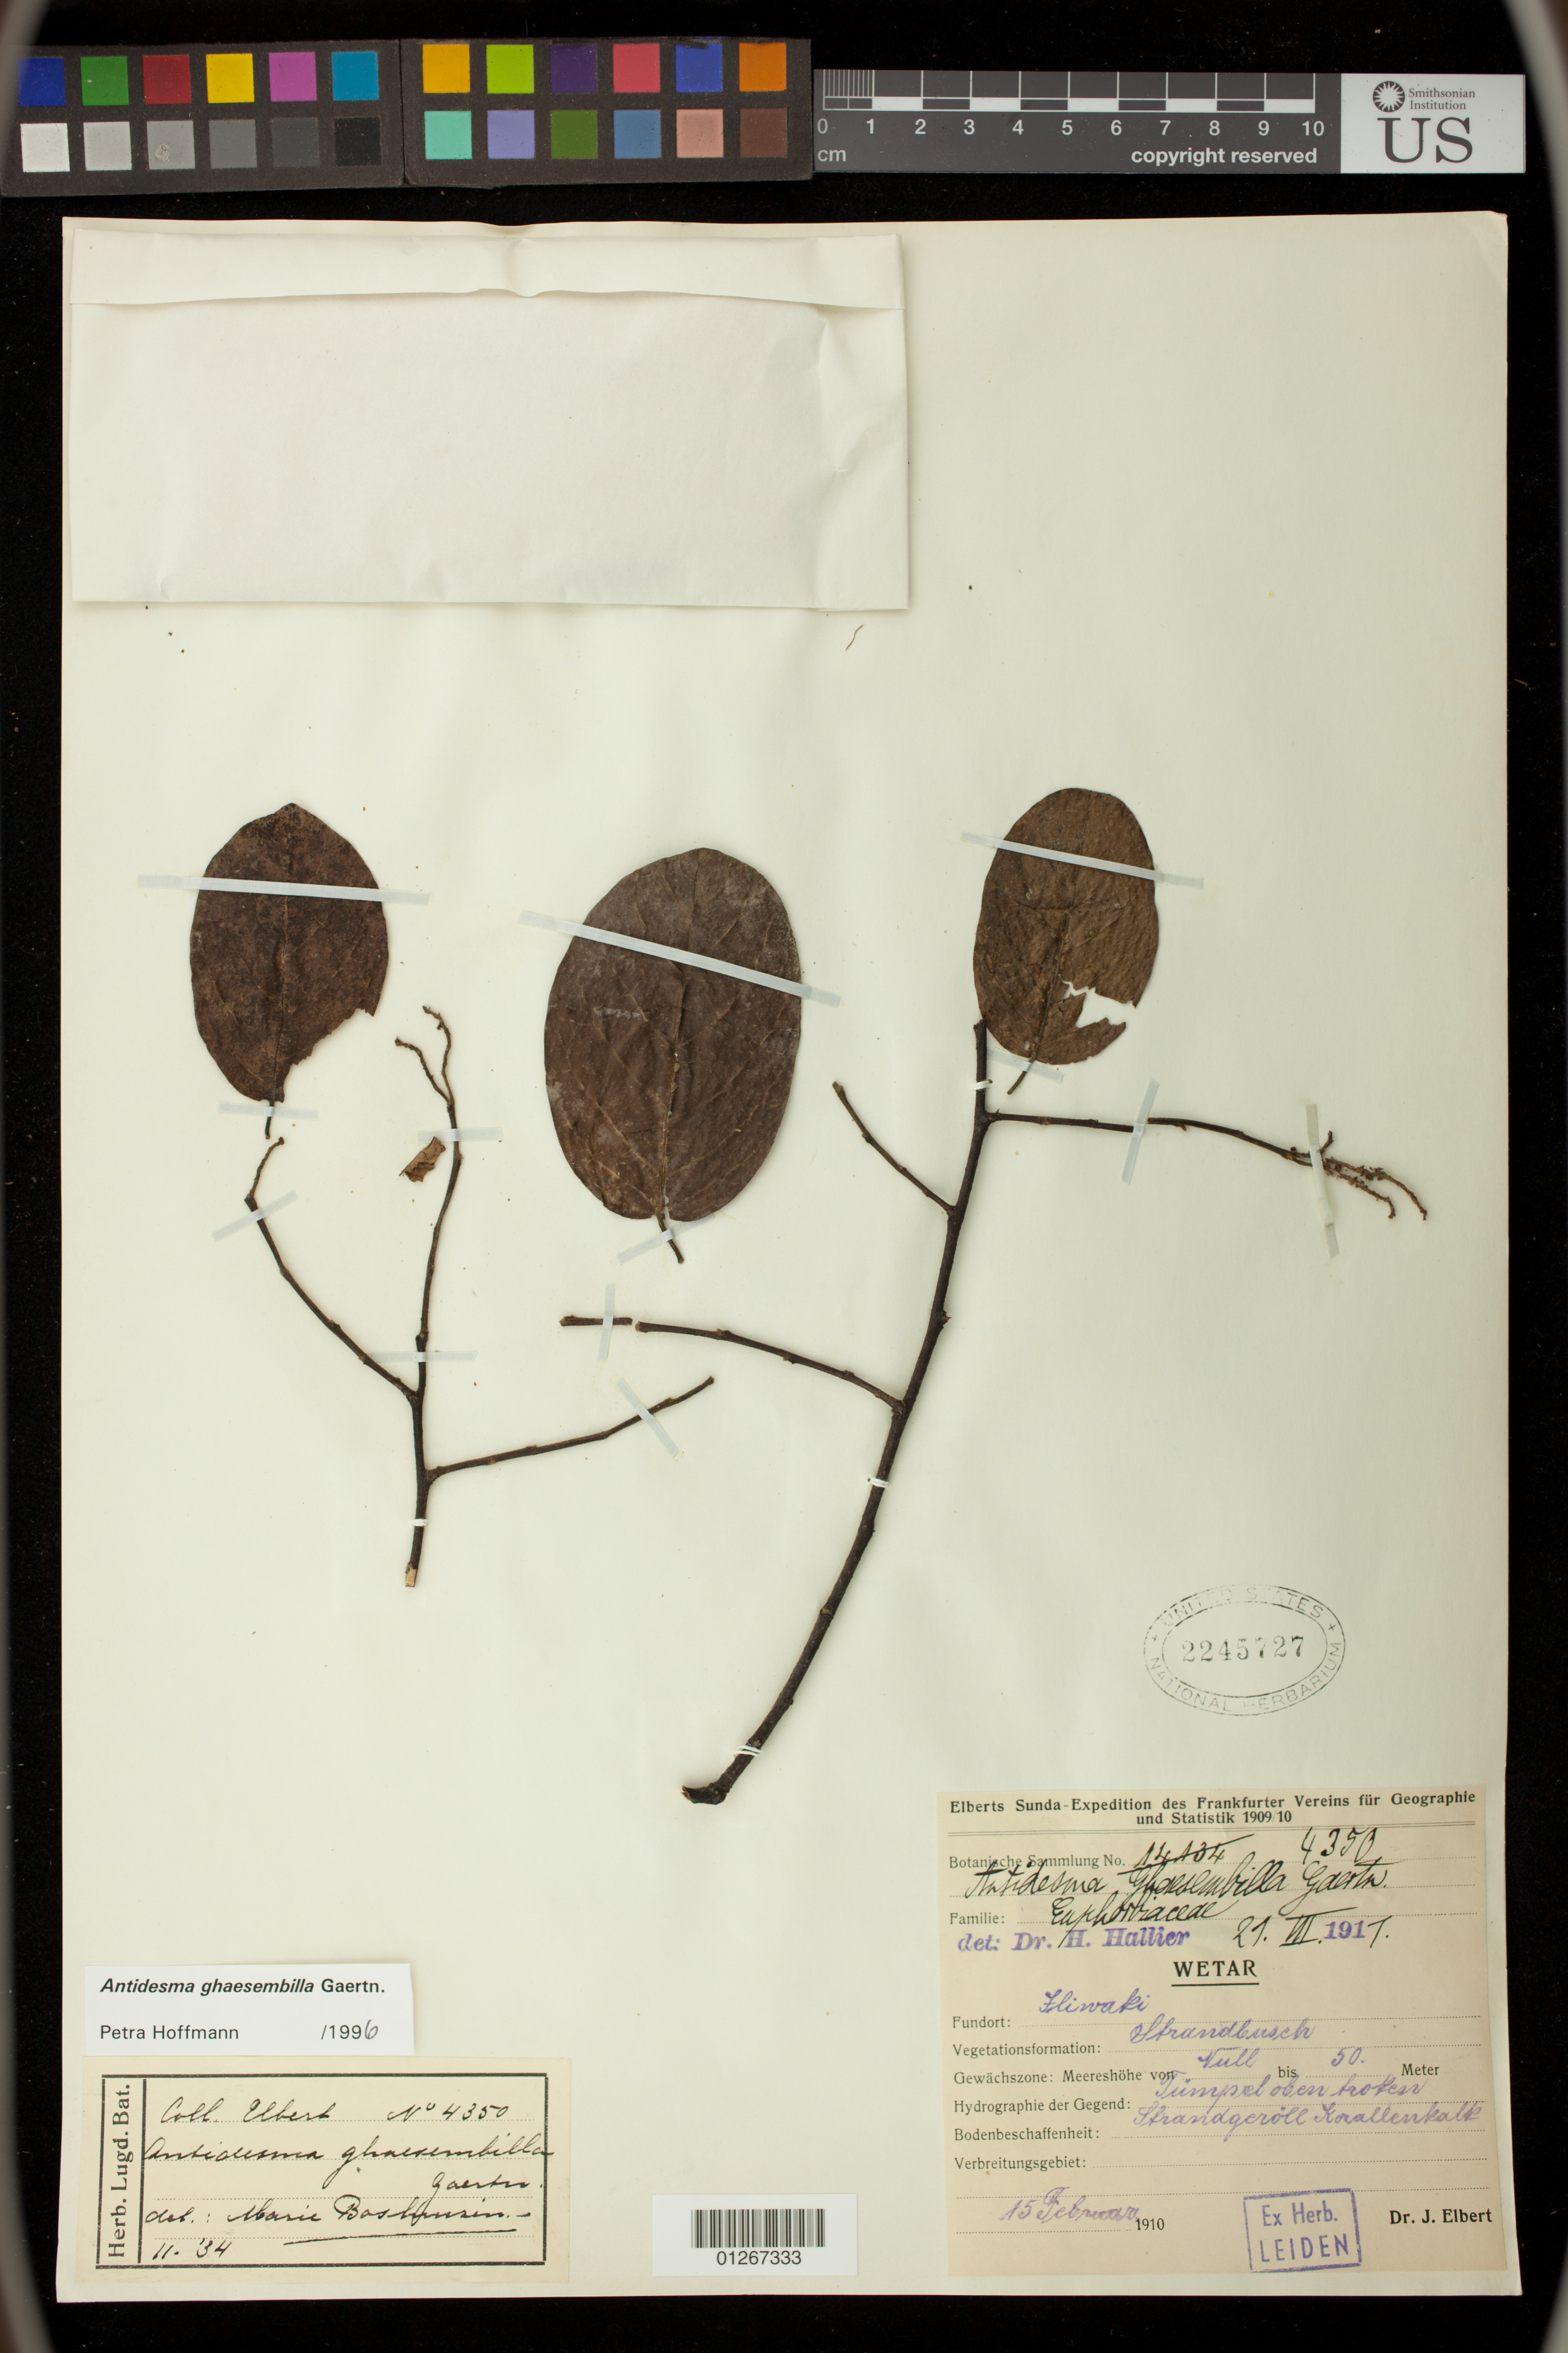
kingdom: Plantae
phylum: Tracheophyta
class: Magnoliopsida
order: Malpighiales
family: Phyllanthaceae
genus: Antidesma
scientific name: Antidesma ghaesembilla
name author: Gaertn.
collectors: J. Elbert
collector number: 4350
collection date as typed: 15 Feb 1910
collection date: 1910-02-15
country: Indonesia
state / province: Maluku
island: Wetar Island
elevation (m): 50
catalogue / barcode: US 2245727